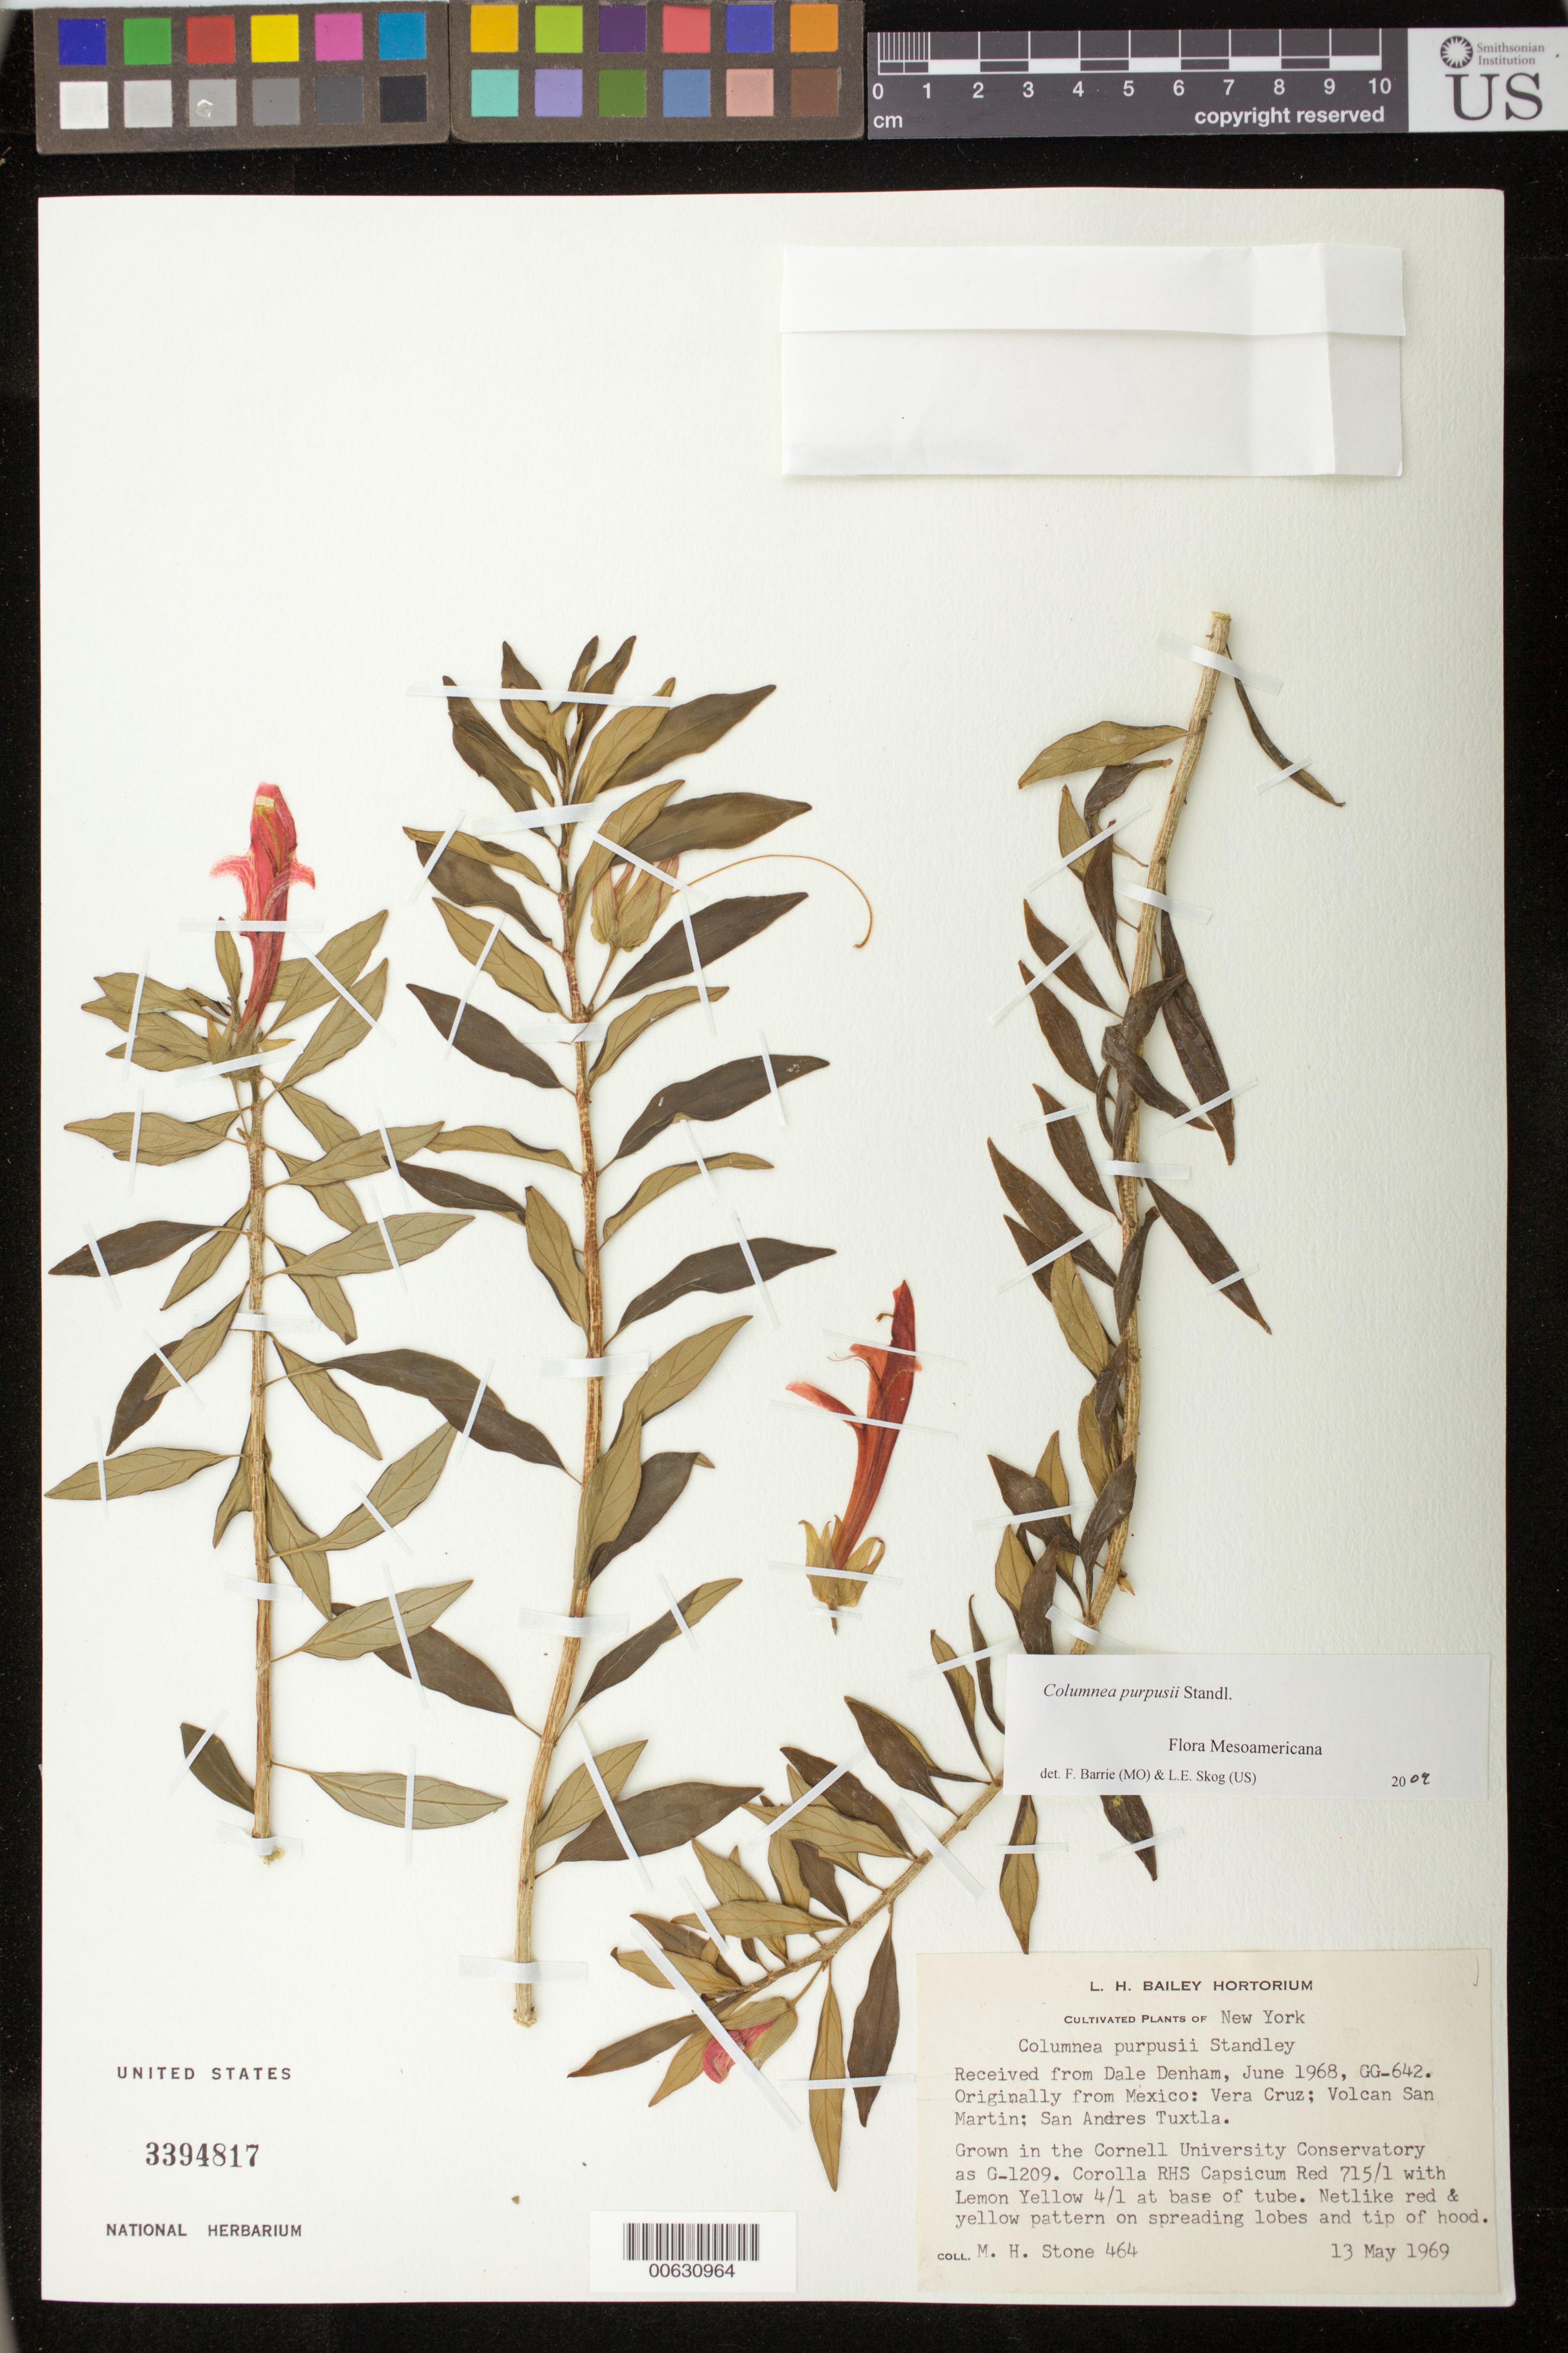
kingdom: Plantae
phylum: Tracheophyta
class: Magnoliopsida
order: Lamiales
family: Gesneriaceae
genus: Columnea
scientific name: Columnea purpusii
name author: Standl.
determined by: Skog, Laurence E.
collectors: M. Stone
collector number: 464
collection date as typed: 13 May 1969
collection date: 1969-05-13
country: Mexico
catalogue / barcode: US 3394817